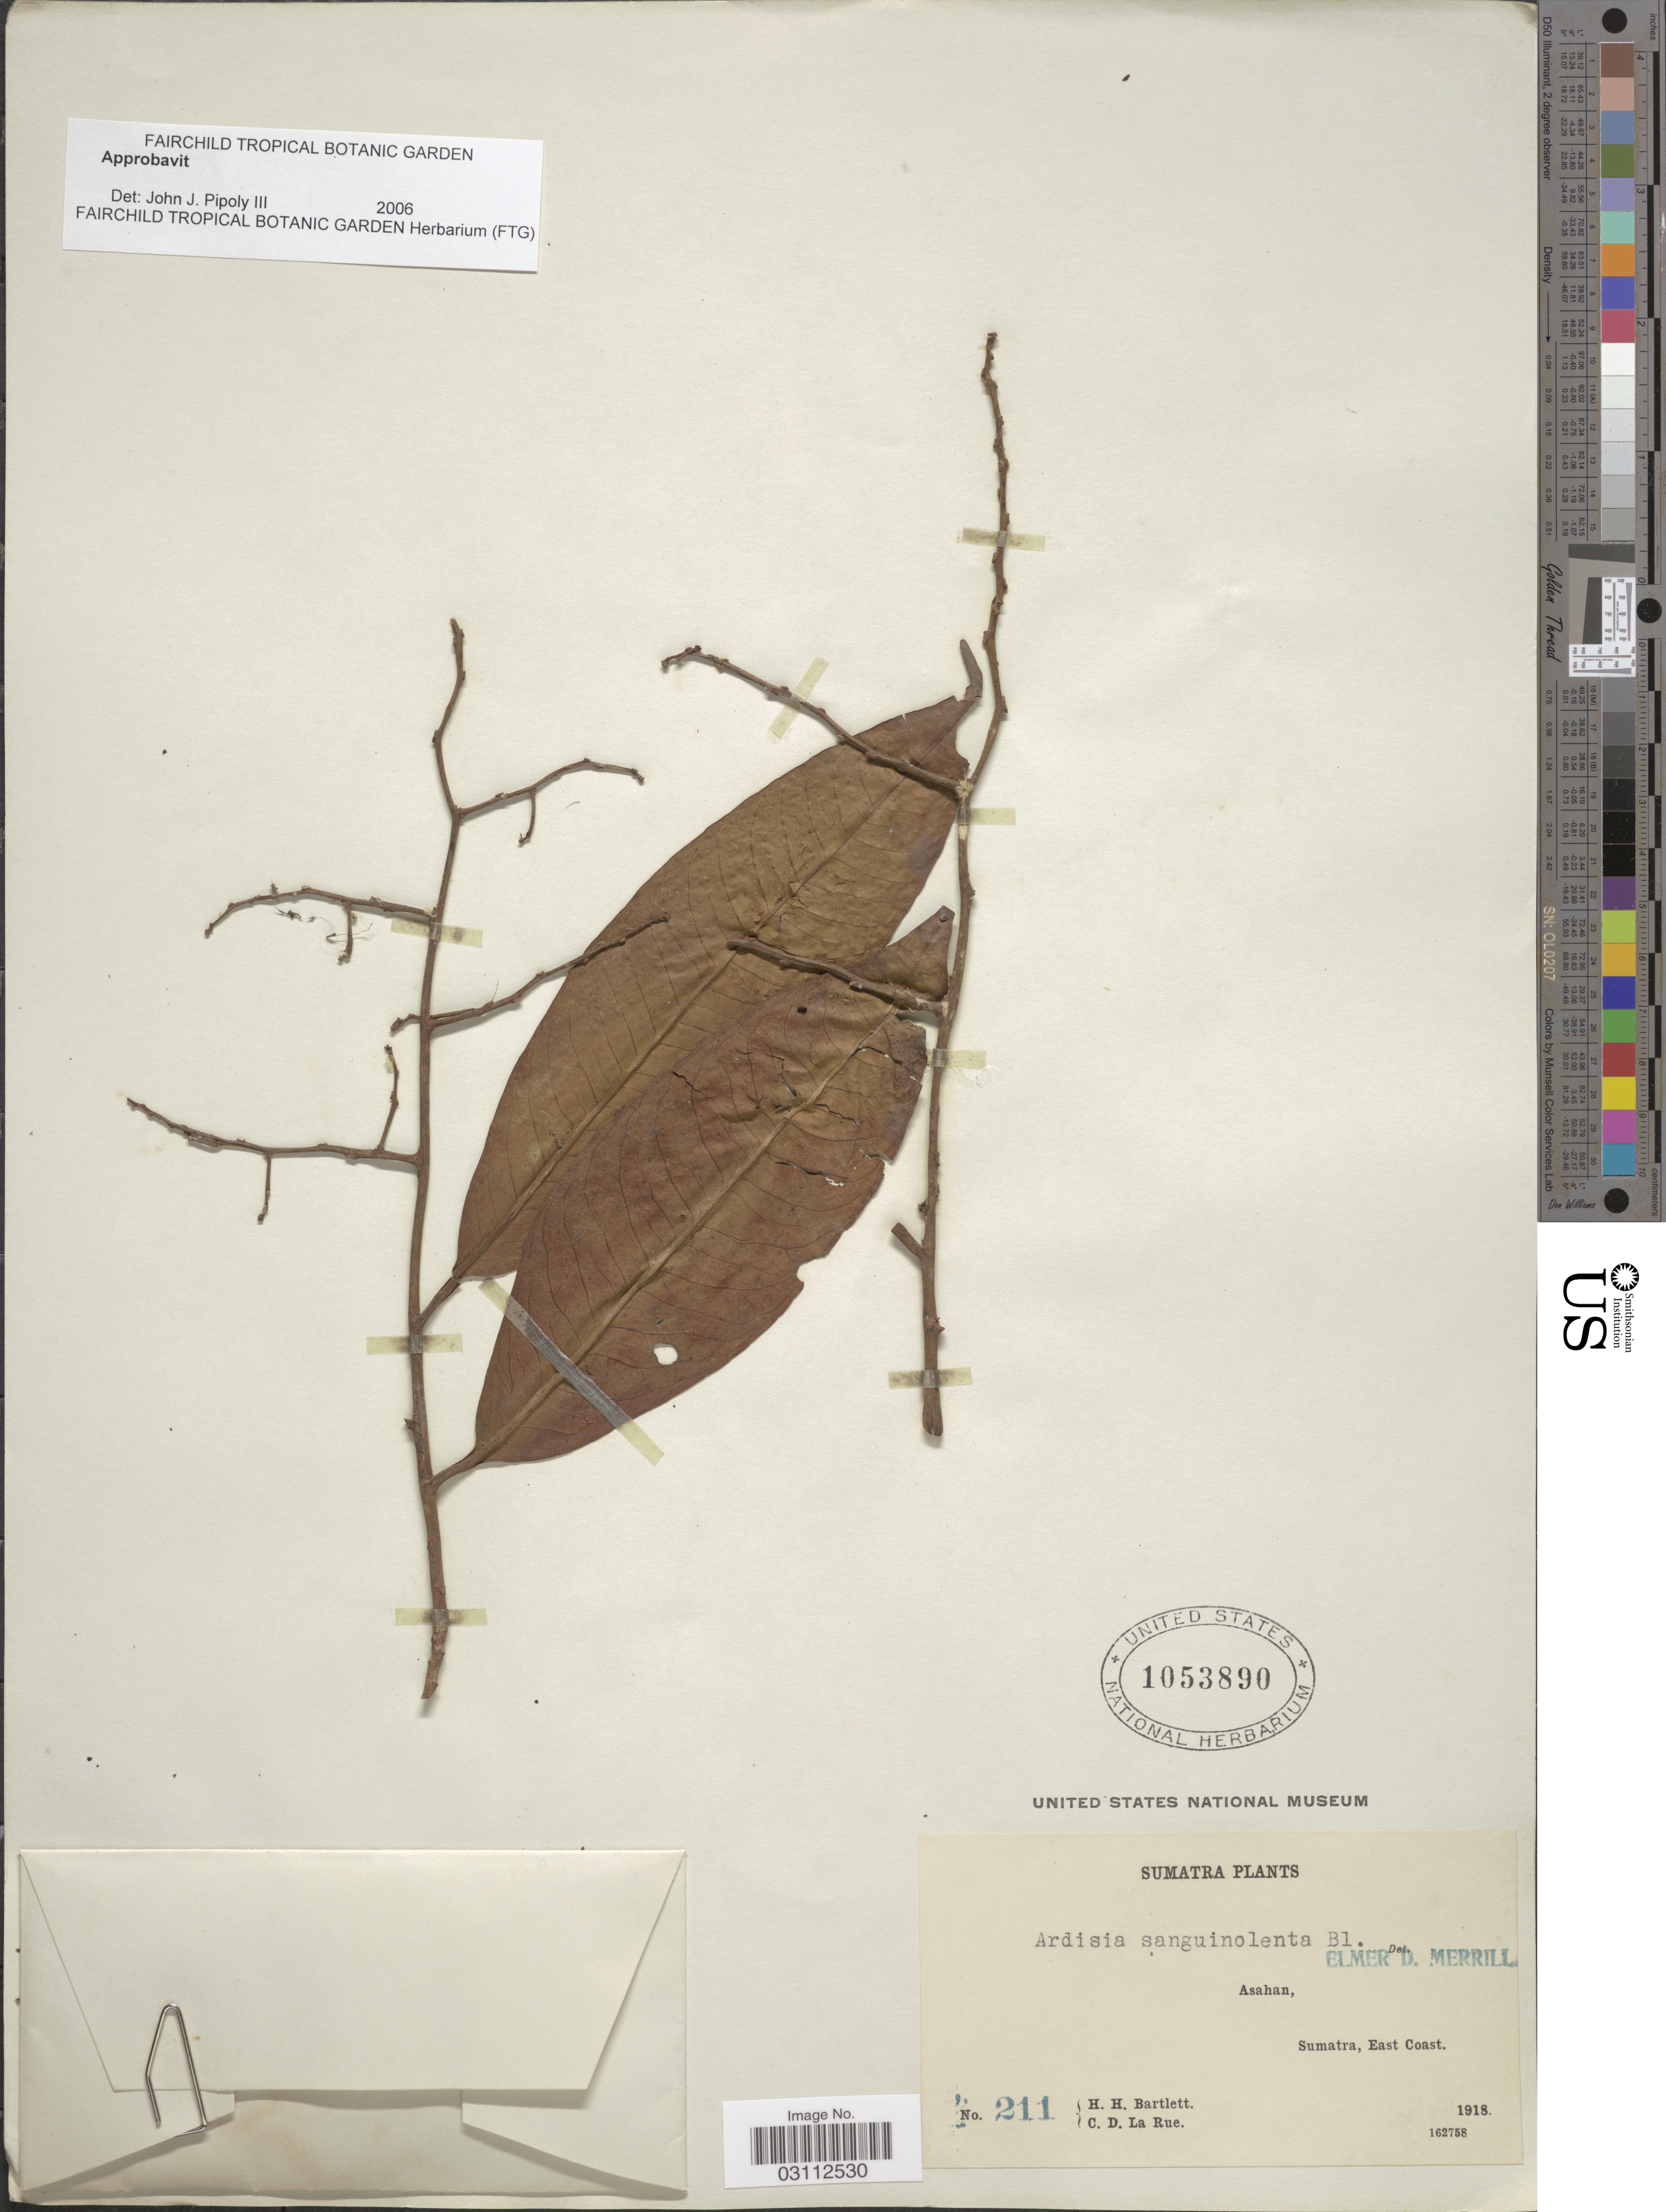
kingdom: Plantae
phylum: Tracheophyta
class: Magnoliopsida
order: Ericales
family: Primulaceae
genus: Ardisia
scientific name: Ardisia sanguinolenta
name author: Blume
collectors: H. H. Bartlett & C. La Rue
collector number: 211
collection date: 1918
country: Indonesia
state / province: Sumatra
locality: Asahan, East Coast.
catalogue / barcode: US 1053890